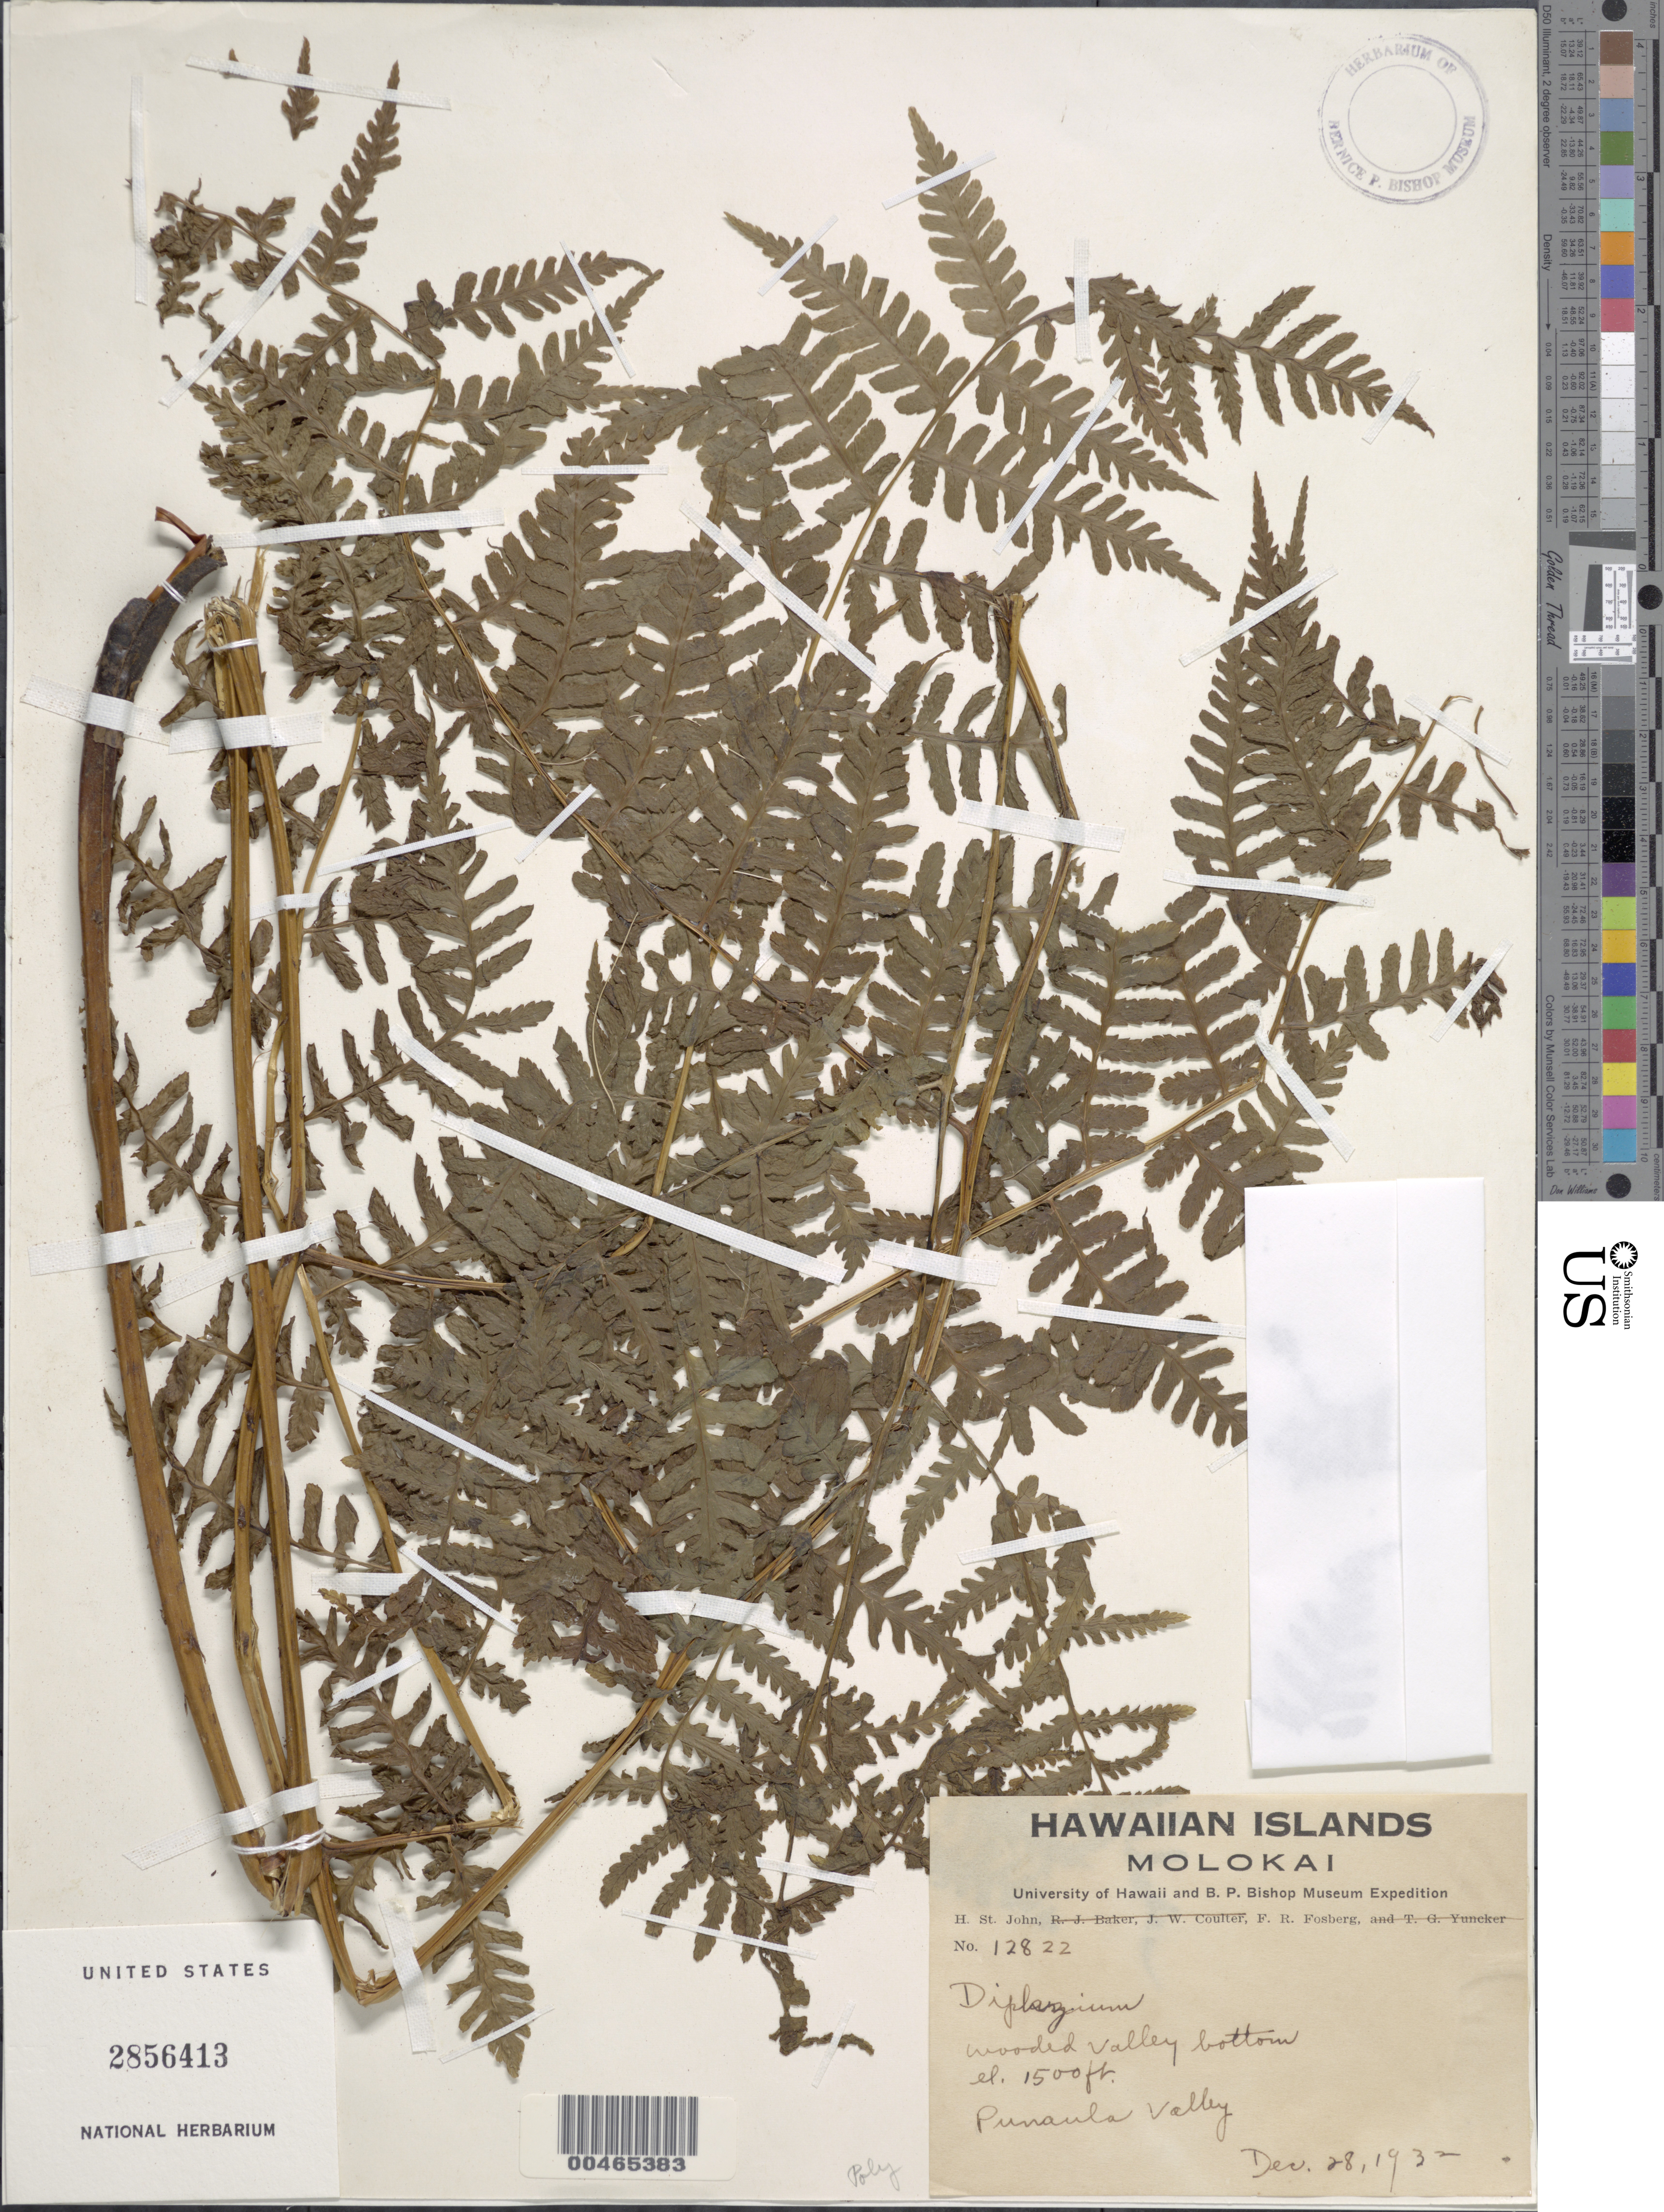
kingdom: Plantae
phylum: Tracheophyta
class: Polypodiopsida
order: Polypodiales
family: Athyriaceae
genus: Diplazium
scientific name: Diplazium sp.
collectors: H. St. John & F. R. Fosberg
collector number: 12822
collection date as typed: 28 Dec 1932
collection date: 1932-12-28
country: United States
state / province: Hawaii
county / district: Maui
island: Moloka'i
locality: Punaula Valley, Molokai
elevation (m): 457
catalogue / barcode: US 2856413